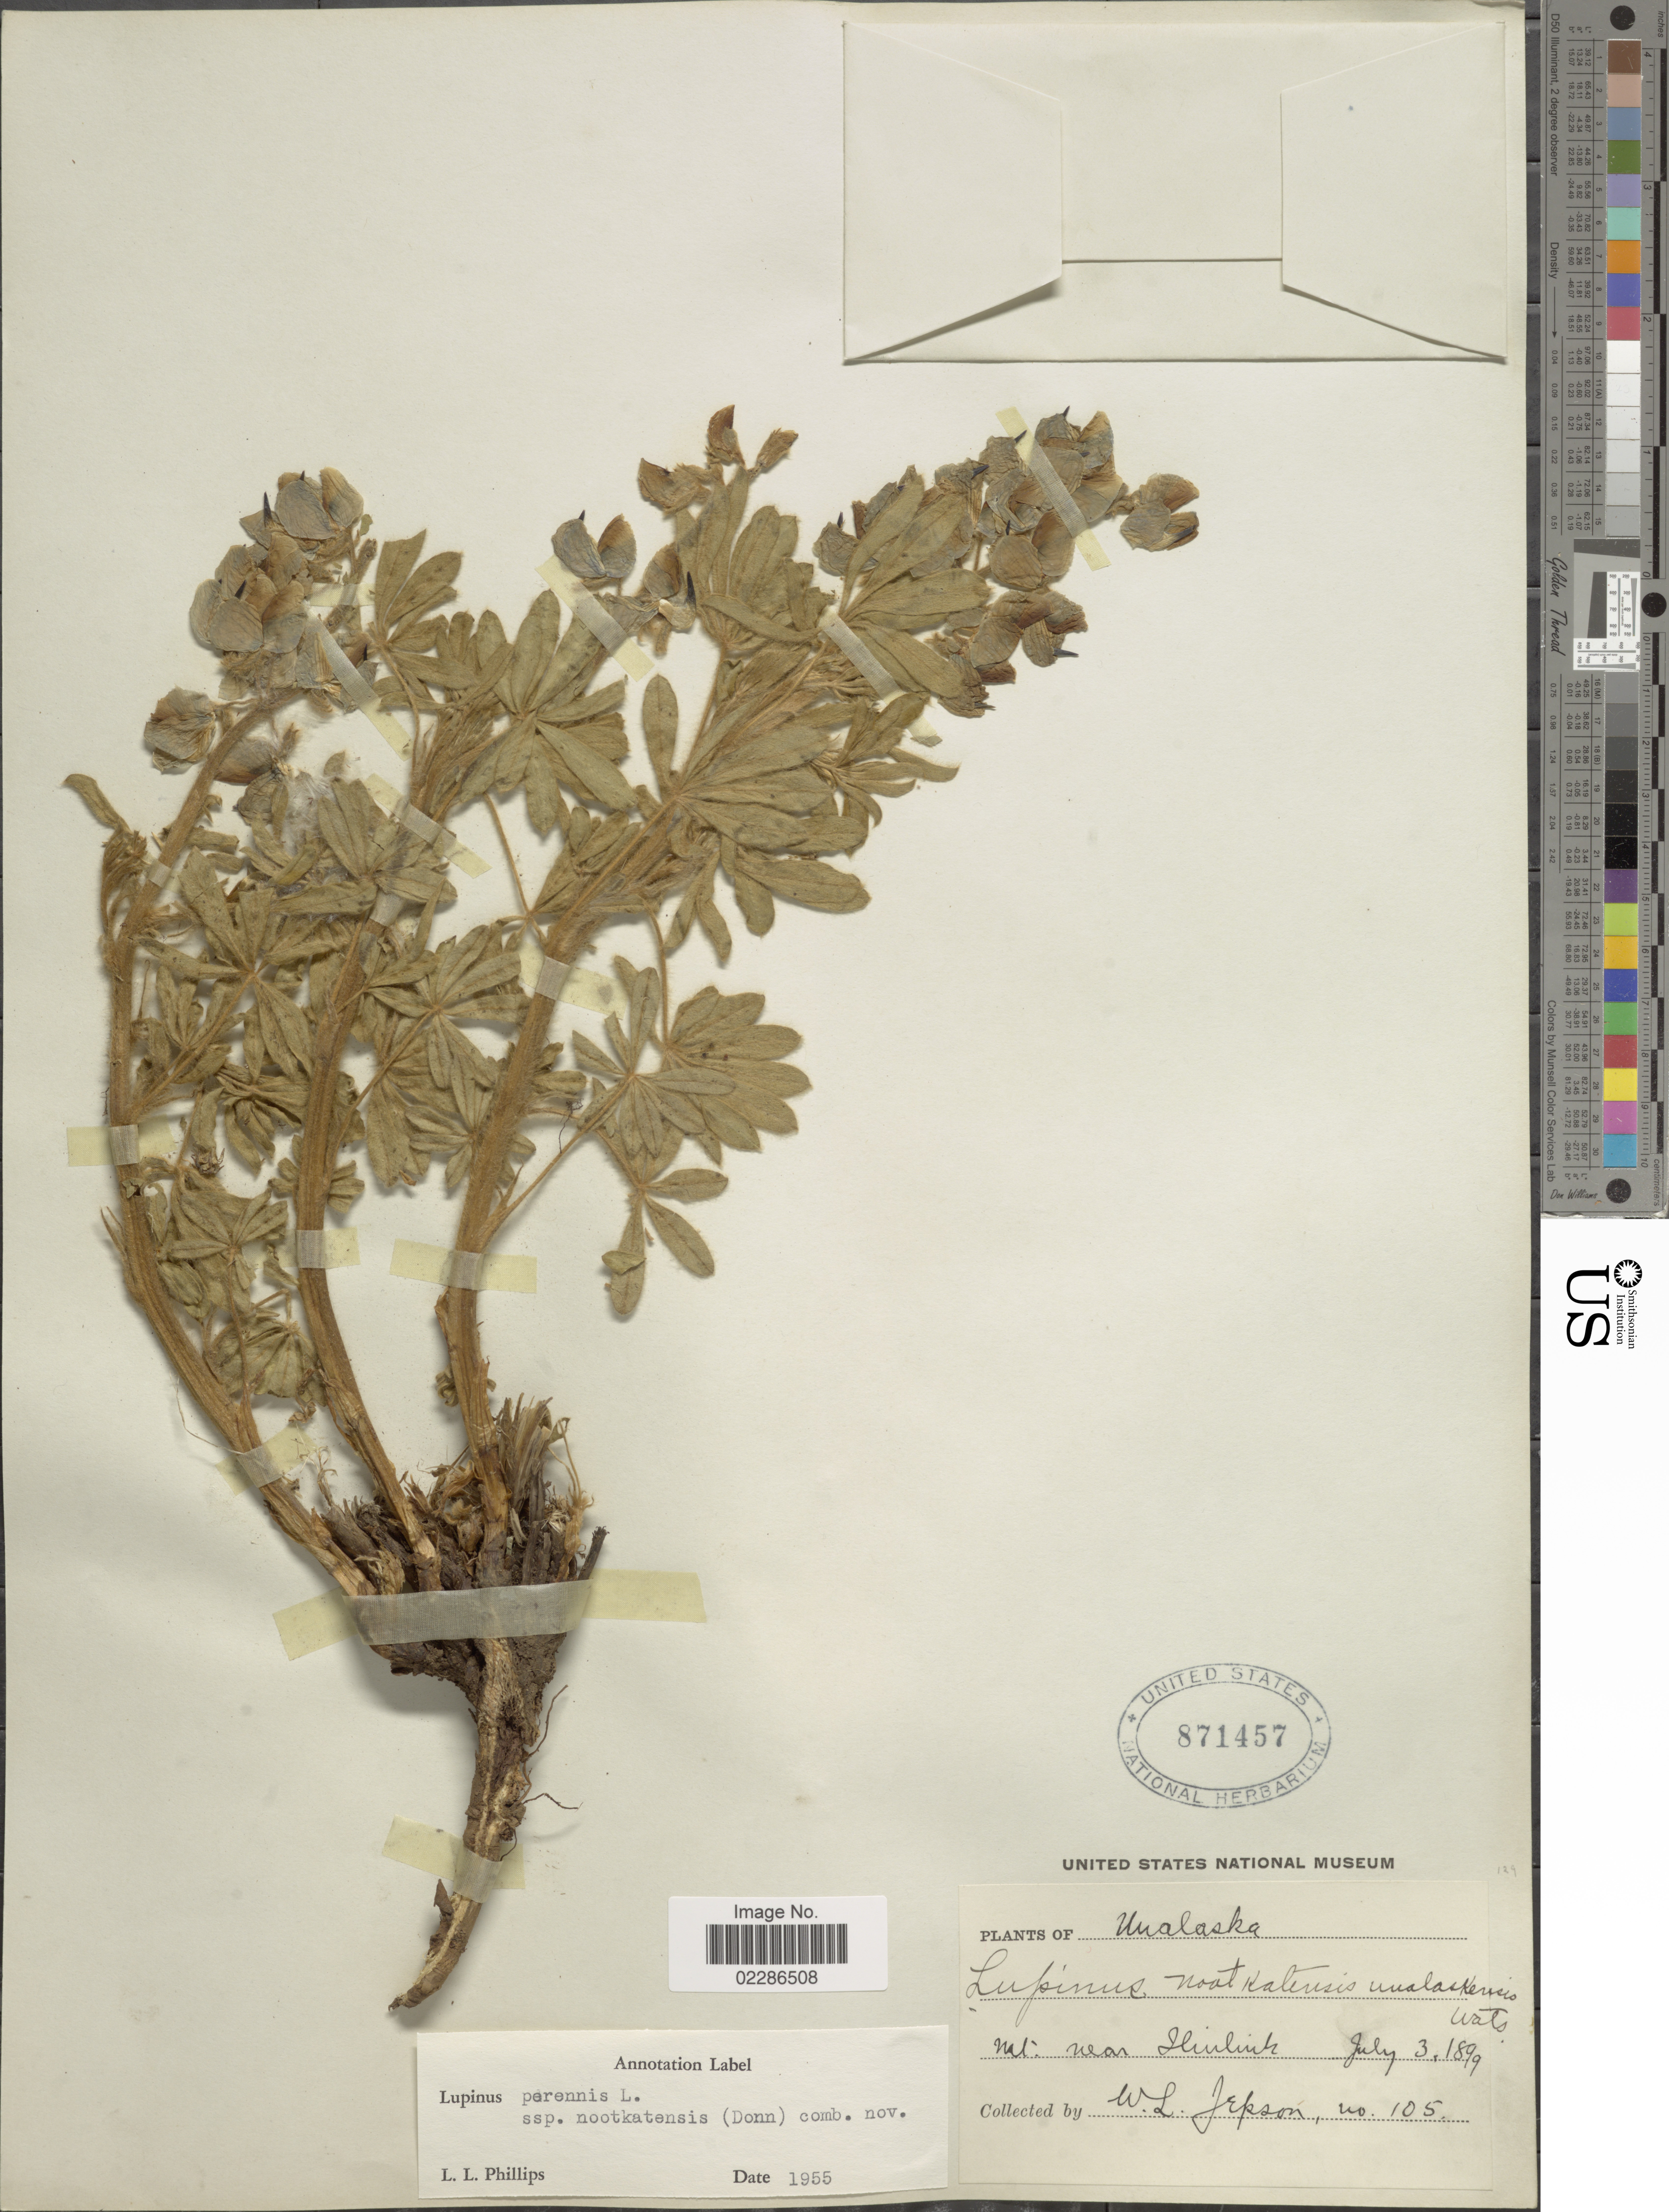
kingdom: Plantae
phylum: Tracheophyta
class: Magnoliopsida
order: Fabales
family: Fabaceae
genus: Lupinus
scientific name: Lupinus nootkatensis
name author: Donn ex Sims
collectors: W. L. Jepson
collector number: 105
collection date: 1899-07-03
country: United States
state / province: Alaska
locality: Unalaska, Mt. near Iliuliuk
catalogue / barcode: US 871457